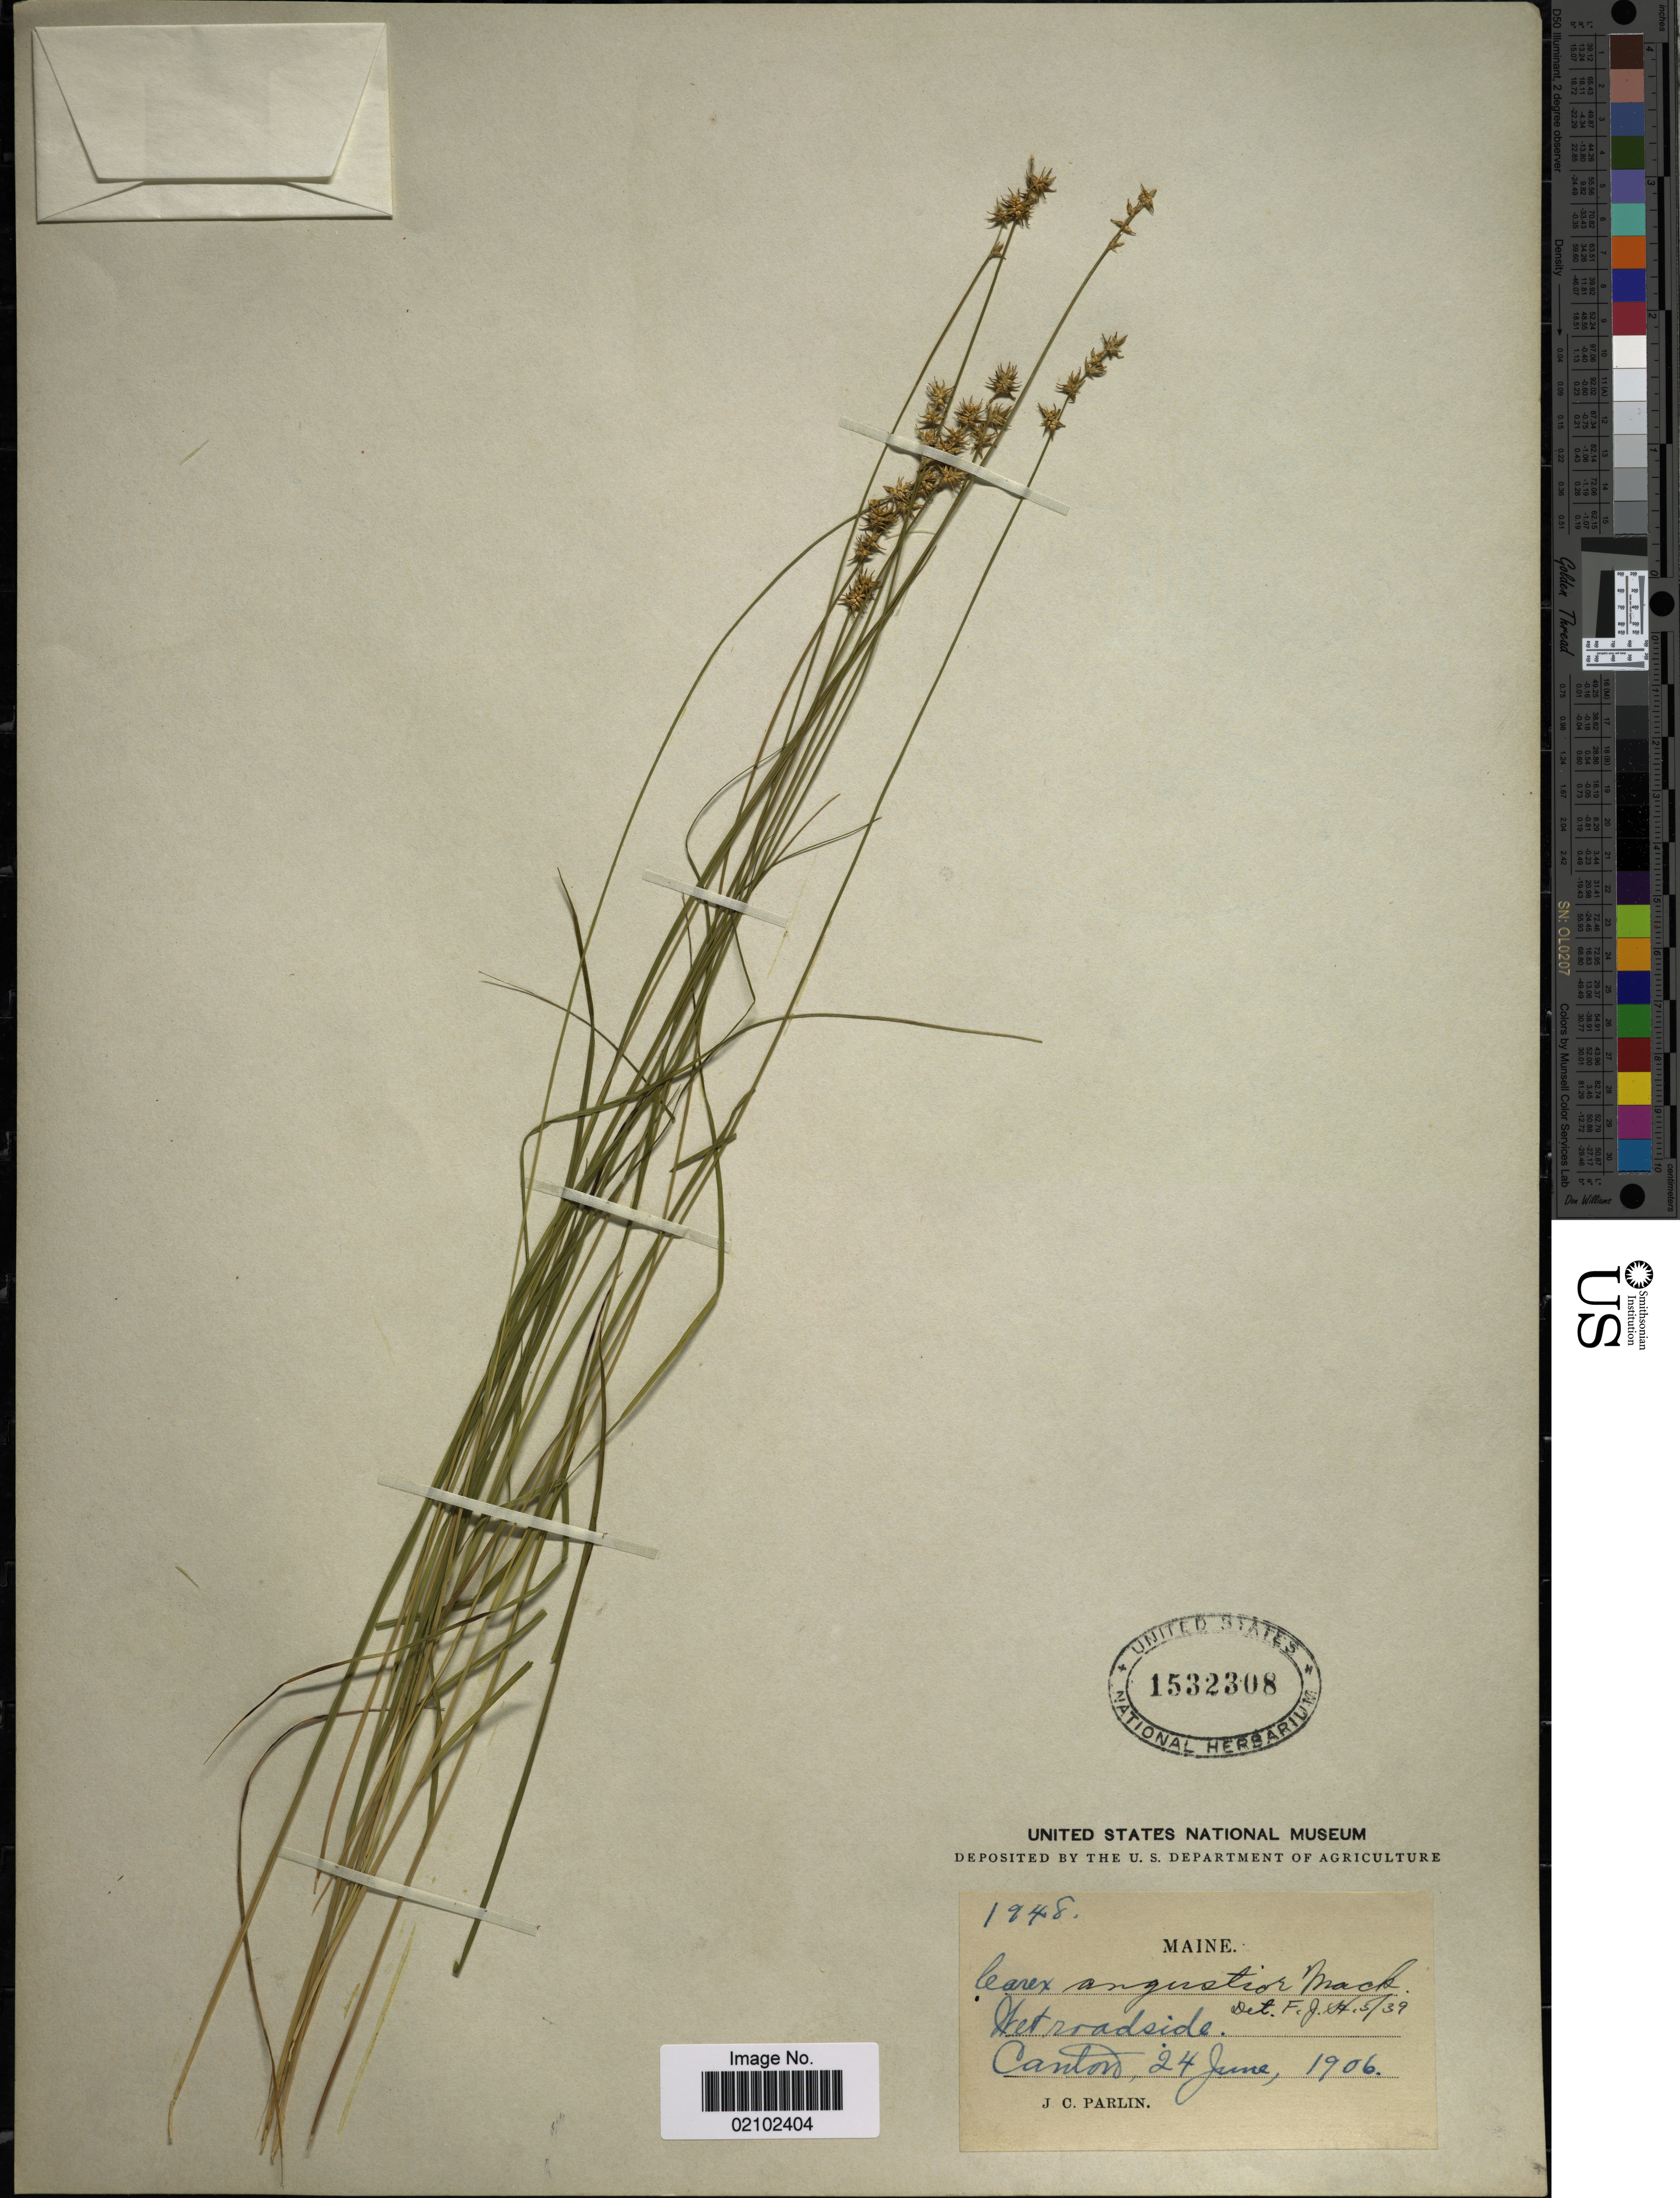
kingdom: Plantae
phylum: Tracheophyta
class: Liliopsida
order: Poales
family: Cyperaceae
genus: Carex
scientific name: Carex echinata subsp. echinata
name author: Murray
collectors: J. Parlin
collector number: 1948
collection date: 1906-06-24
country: United States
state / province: Maine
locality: Canton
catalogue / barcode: US 1532308